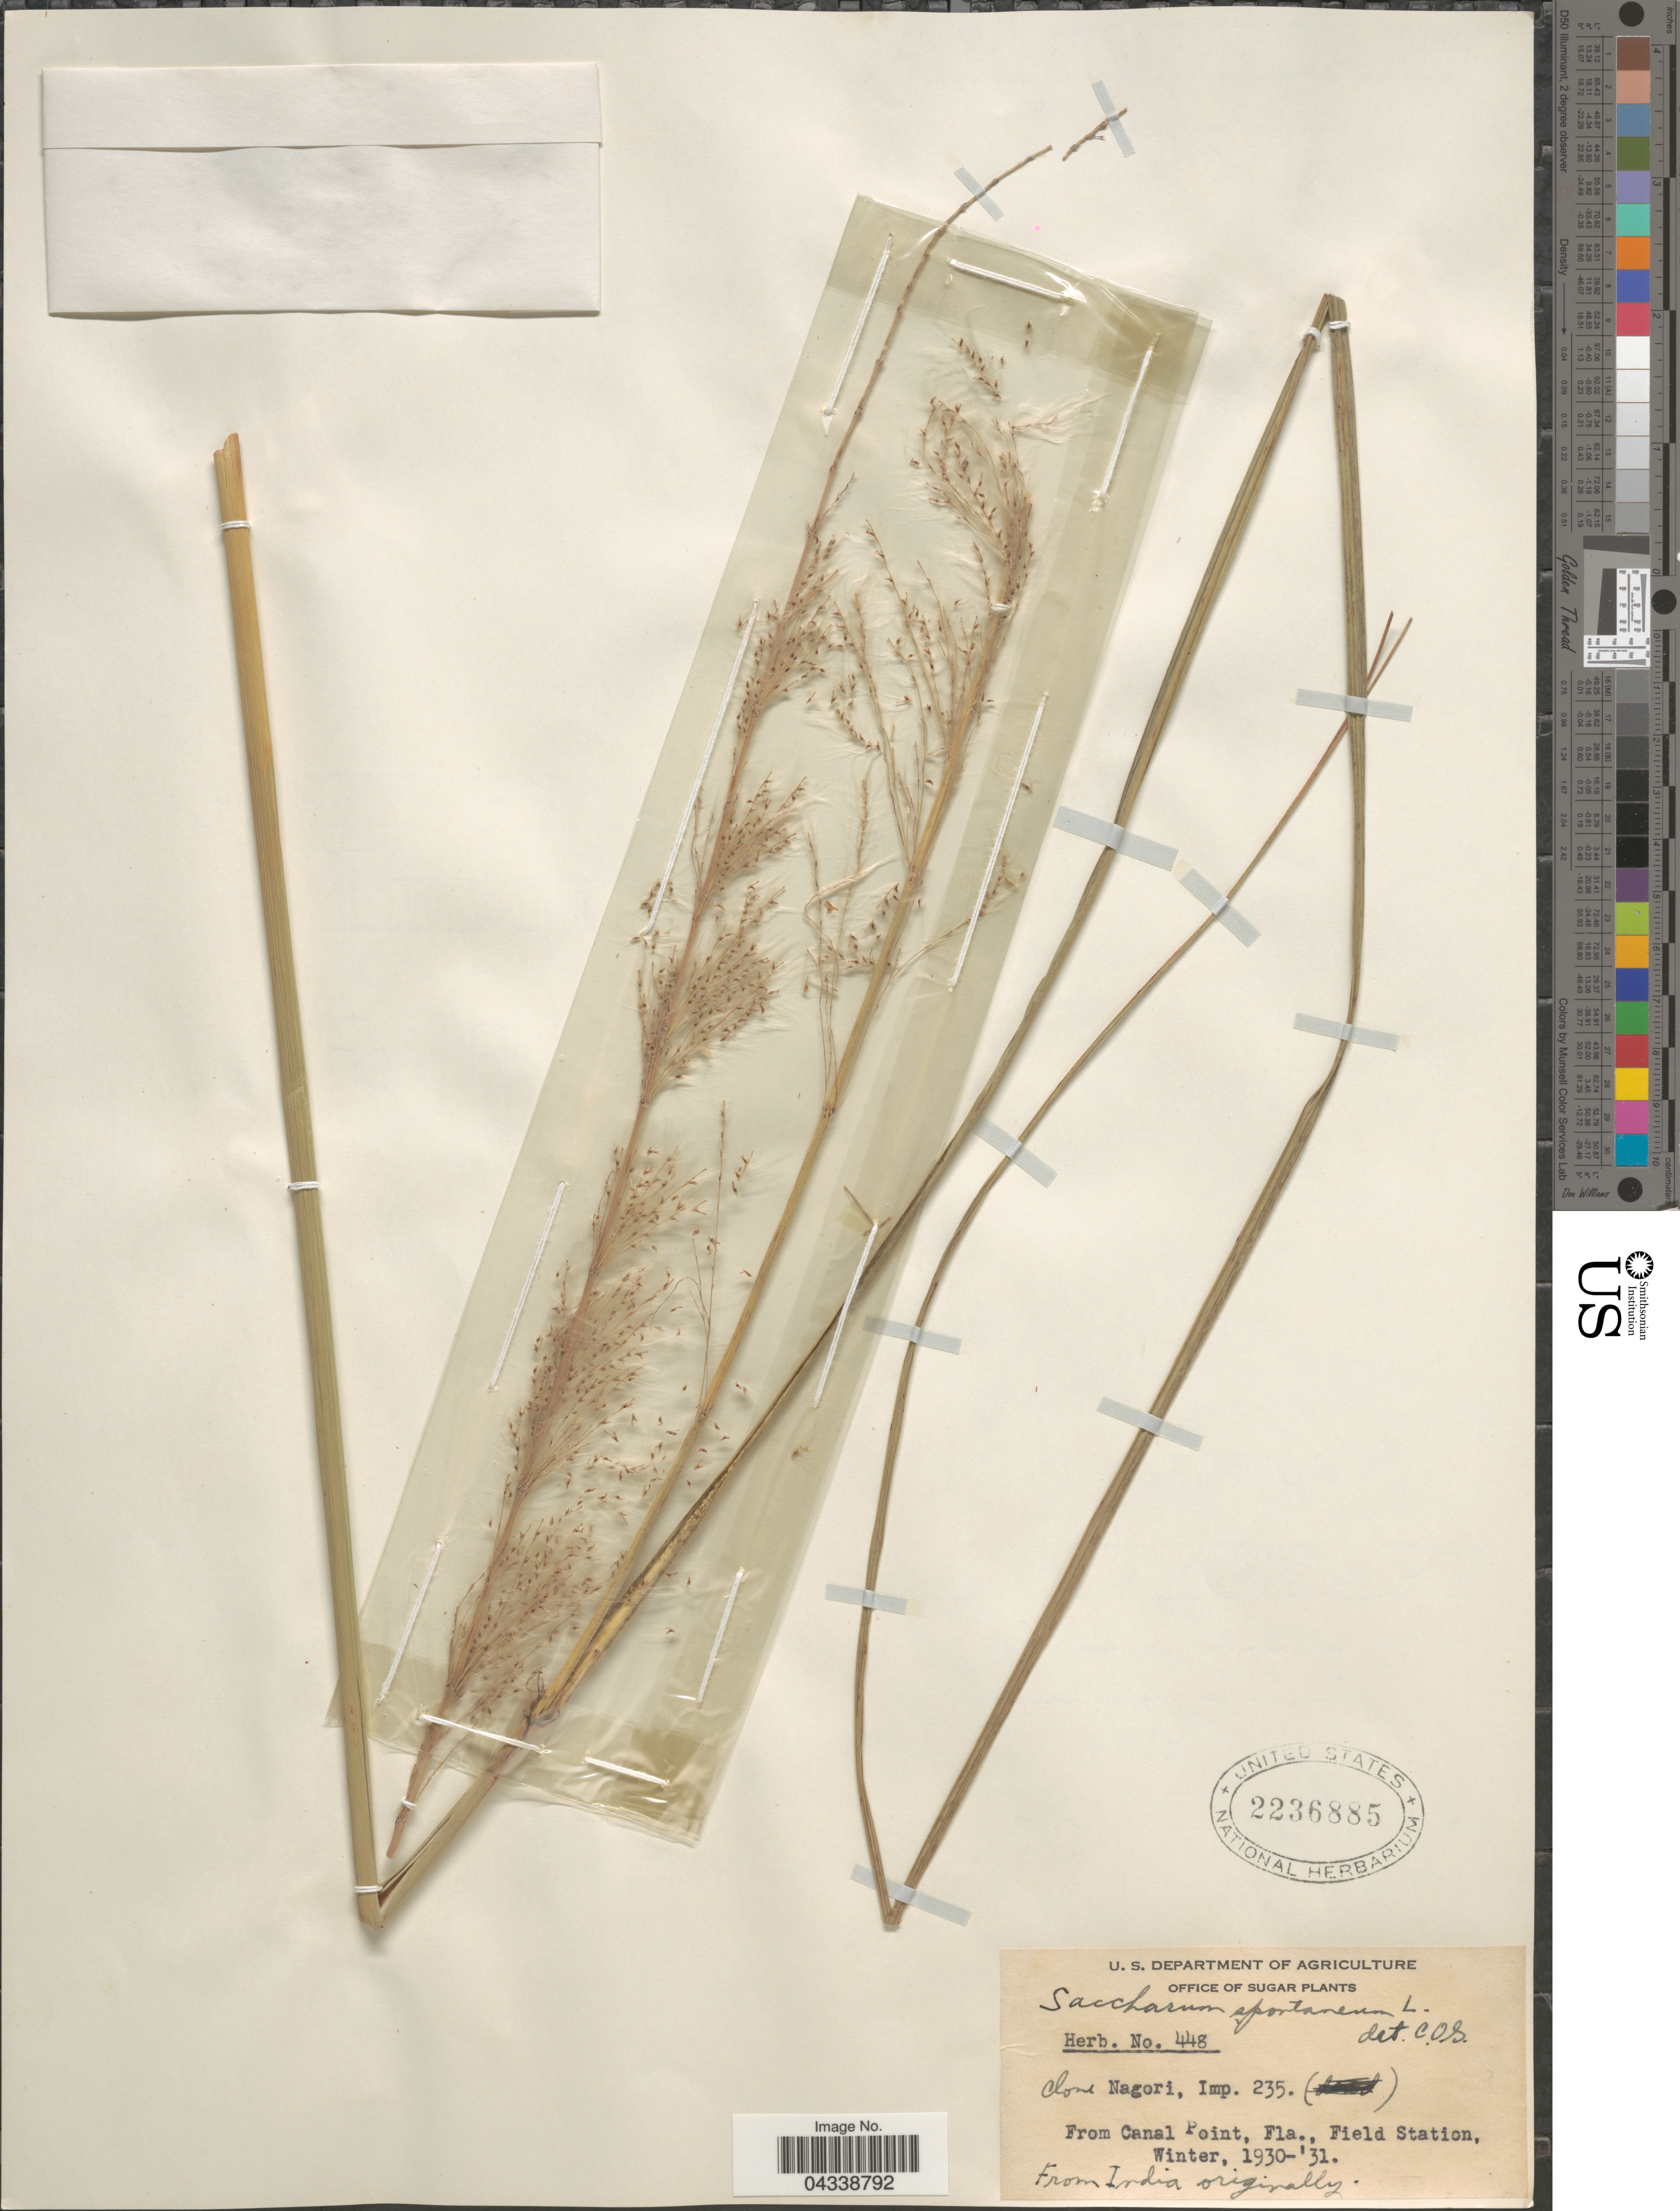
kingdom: Plantae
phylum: Tracheophyta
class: Liliopsida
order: Poales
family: Poaceae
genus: Saccharum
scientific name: Saccharum spontaneum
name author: L.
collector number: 448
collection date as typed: Winter, 1930-'31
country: United States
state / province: Florida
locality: From Canal Point, Field Station.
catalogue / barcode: US 2236885